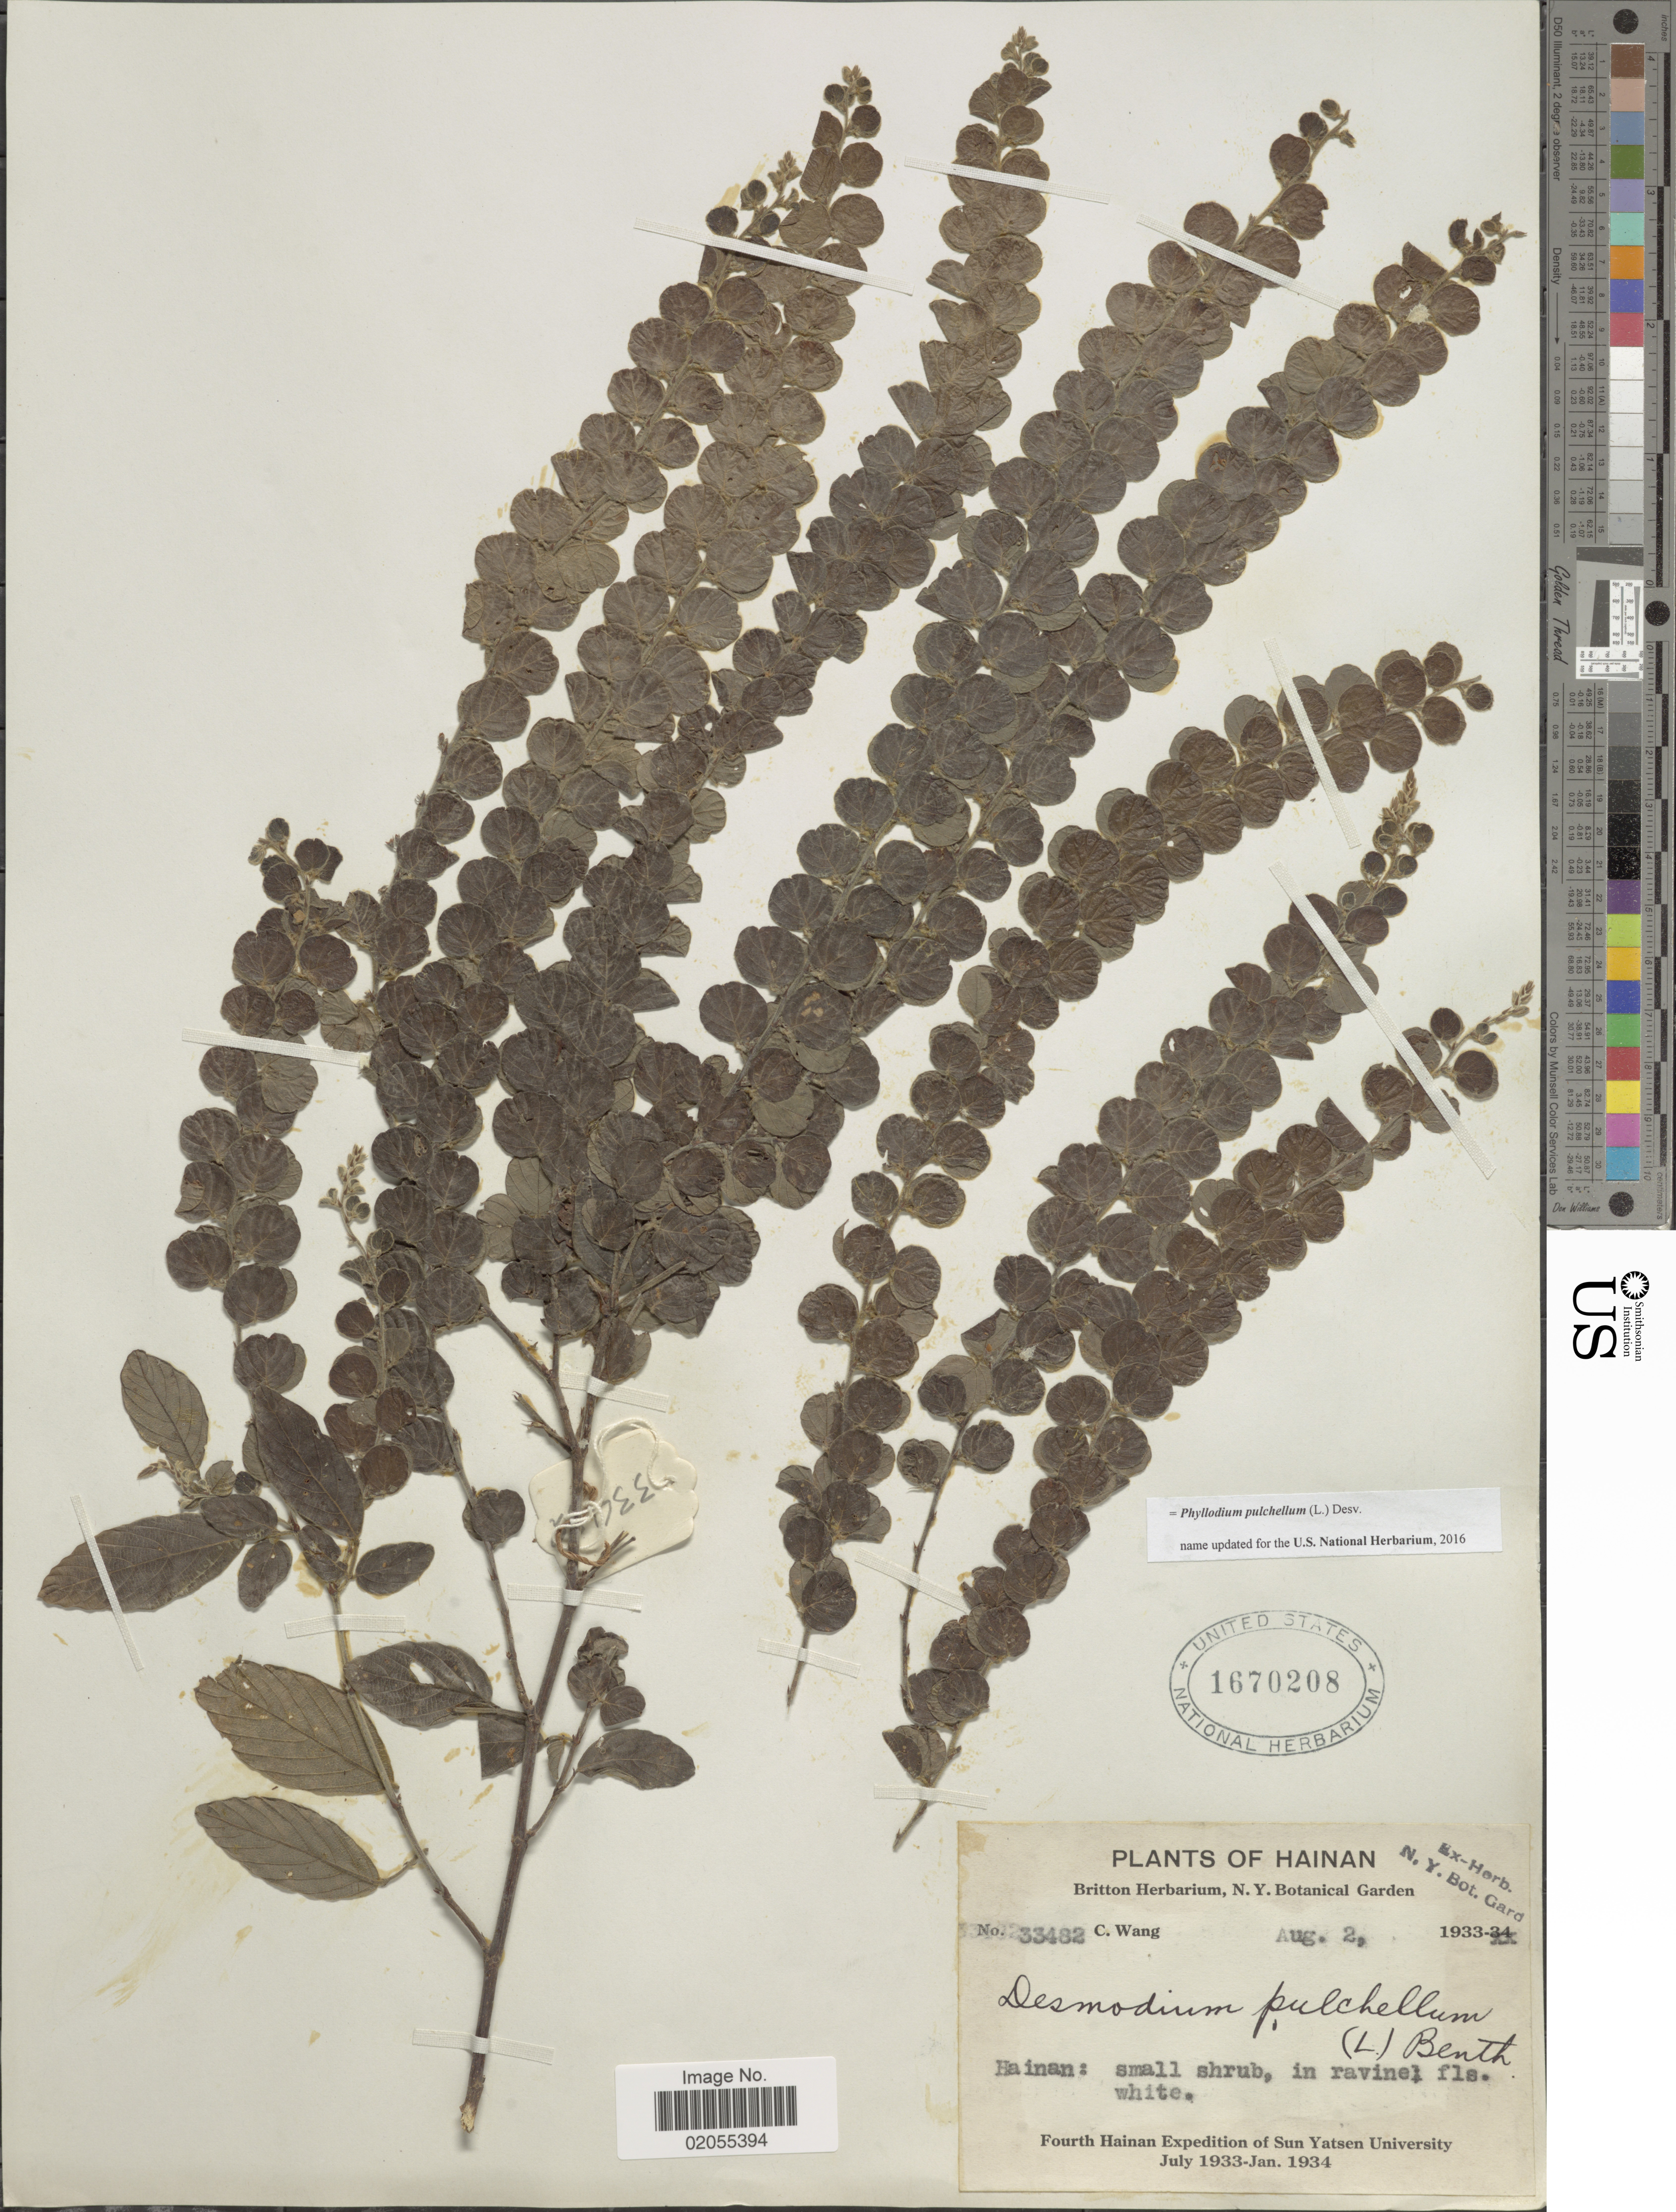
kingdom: Plantae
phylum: Tracheophyta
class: Magnoliopsida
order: Fabales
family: Fabaceae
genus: Phyllodium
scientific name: Phyllodium pulchellum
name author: (L.) Desv.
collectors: C. Wang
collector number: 33482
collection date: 1933-08-02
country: China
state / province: Hainan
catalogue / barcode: US 1670208